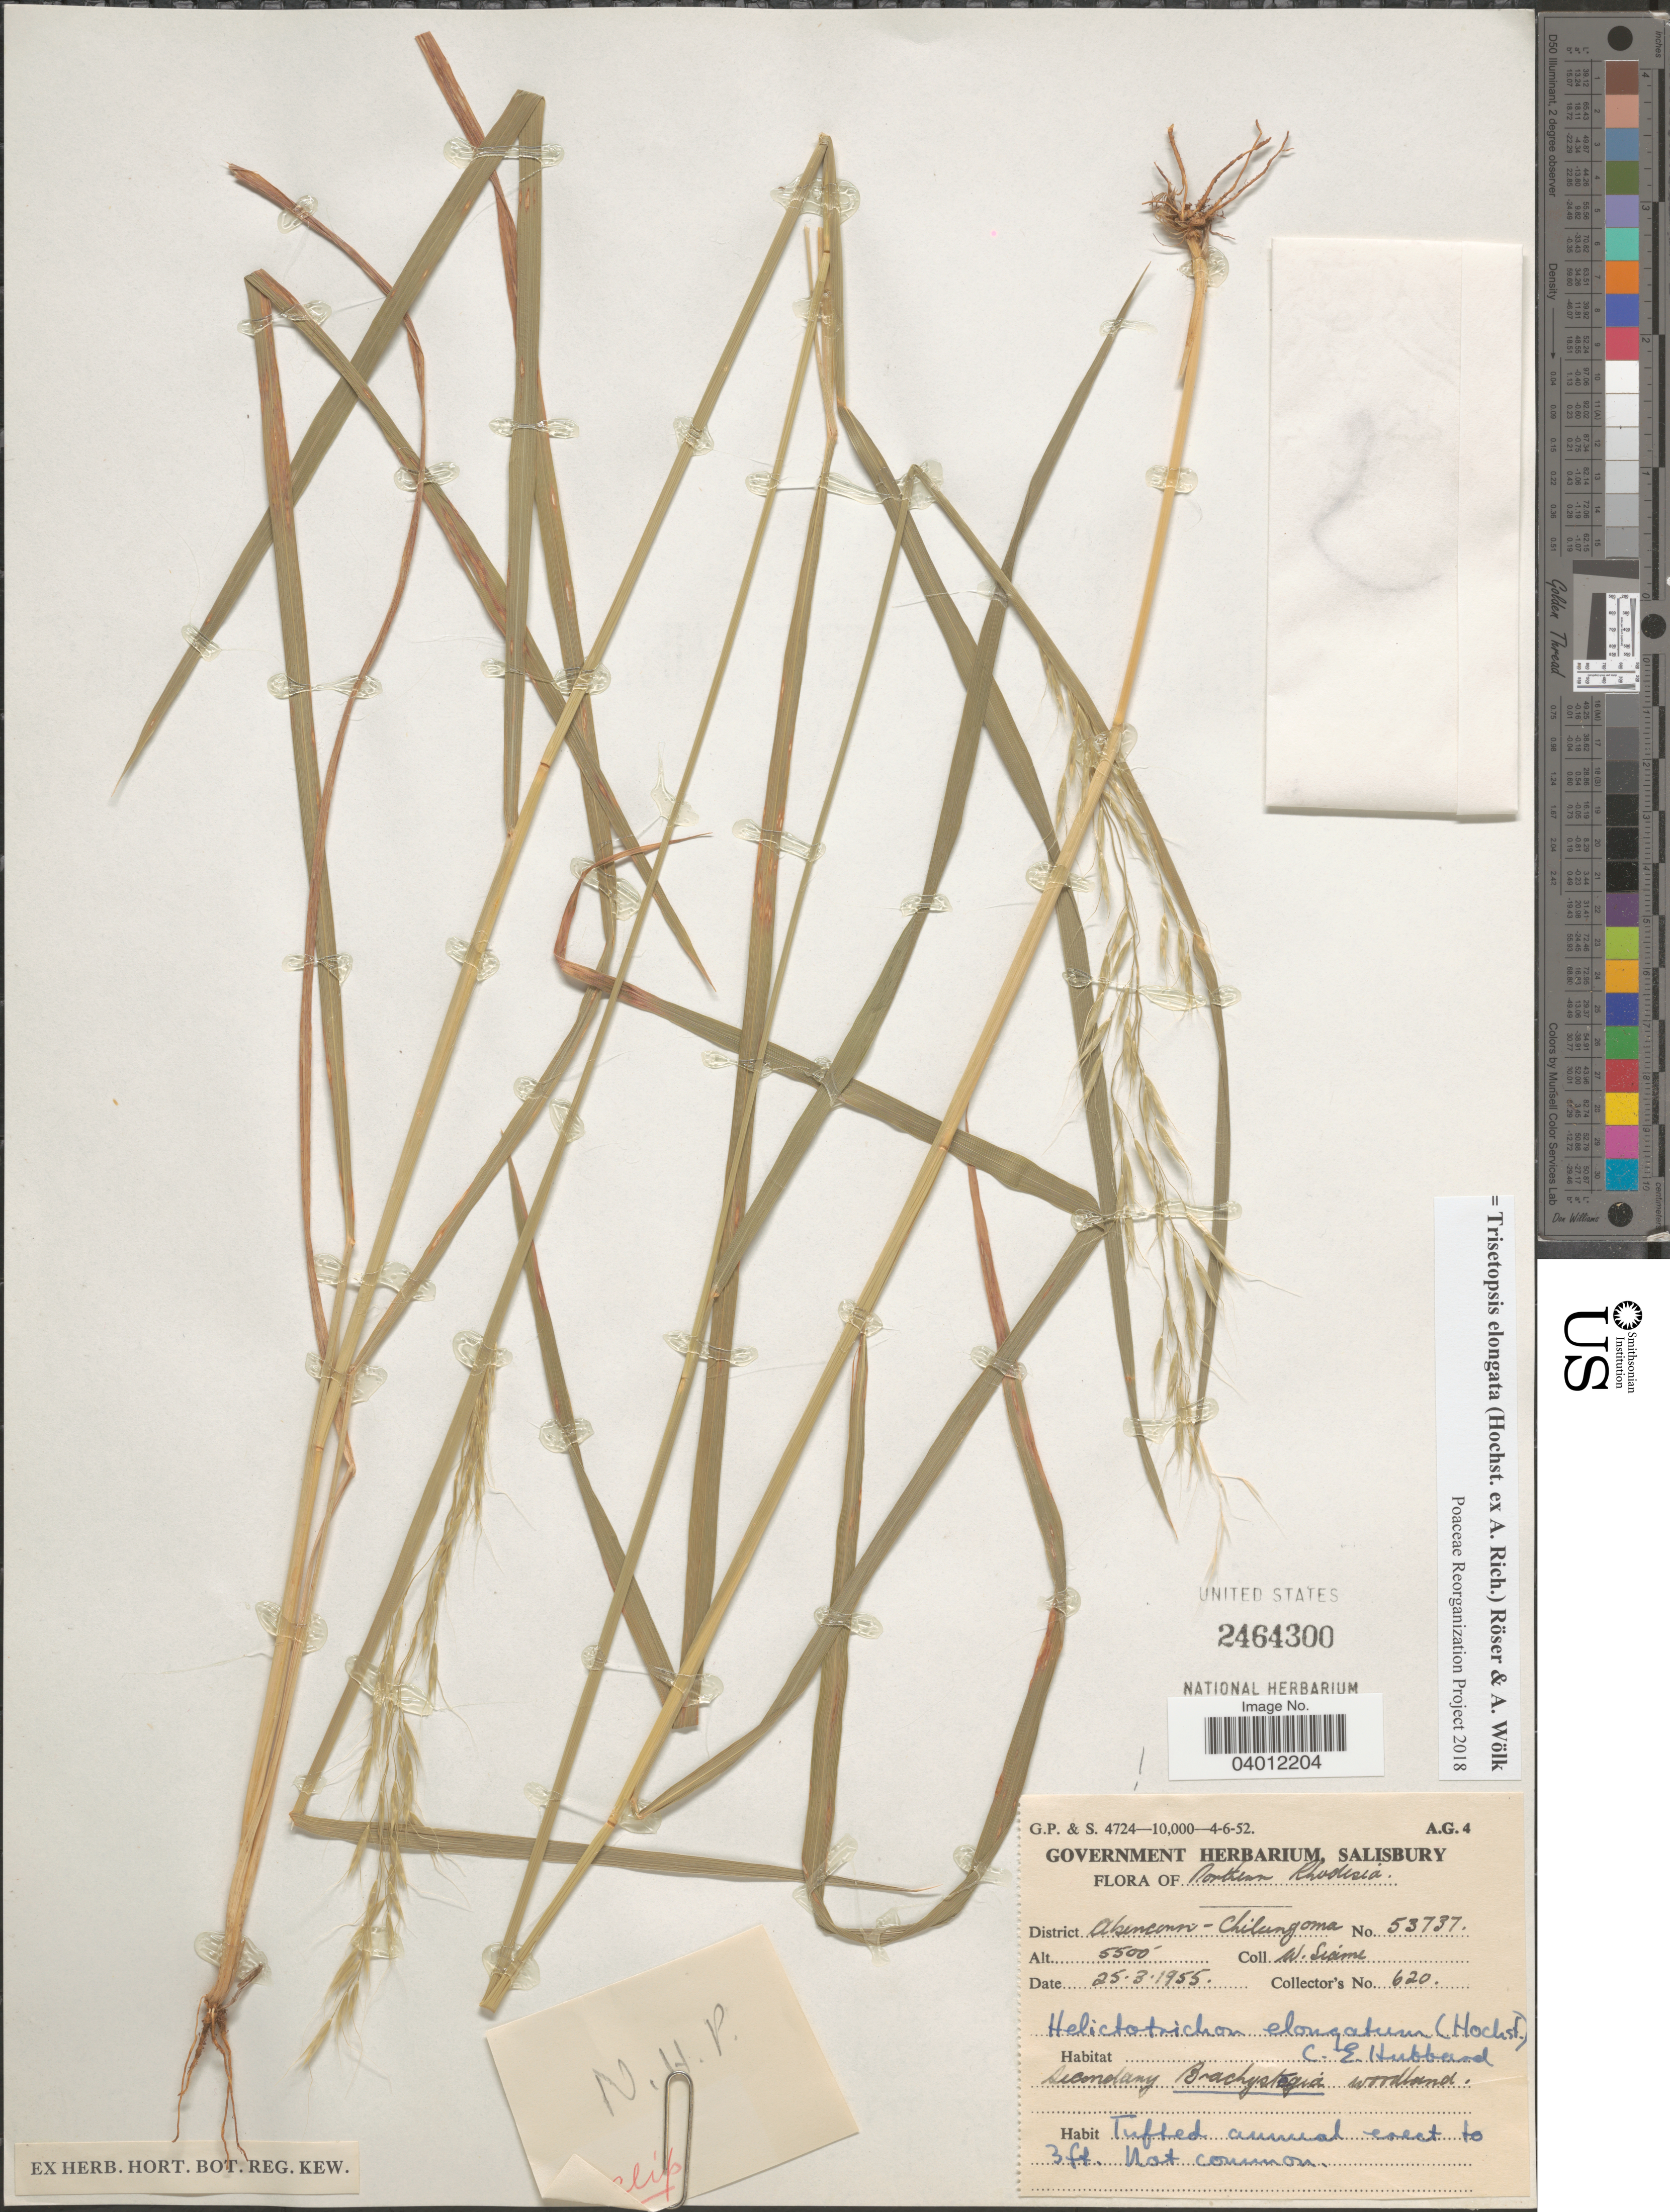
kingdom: Plantae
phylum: Tracheophyta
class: Liliopsida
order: Poales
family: Poaceae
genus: Trisetopsis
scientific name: Trisetopsis elongata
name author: (Hochst. ex A. Rich.) Röser & Wölk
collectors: W. Siame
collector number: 620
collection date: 1955-03-25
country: Zambia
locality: Northern Rhodesia. District Abencorn-Chilungoma.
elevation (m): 1676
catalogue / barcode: US 2464300